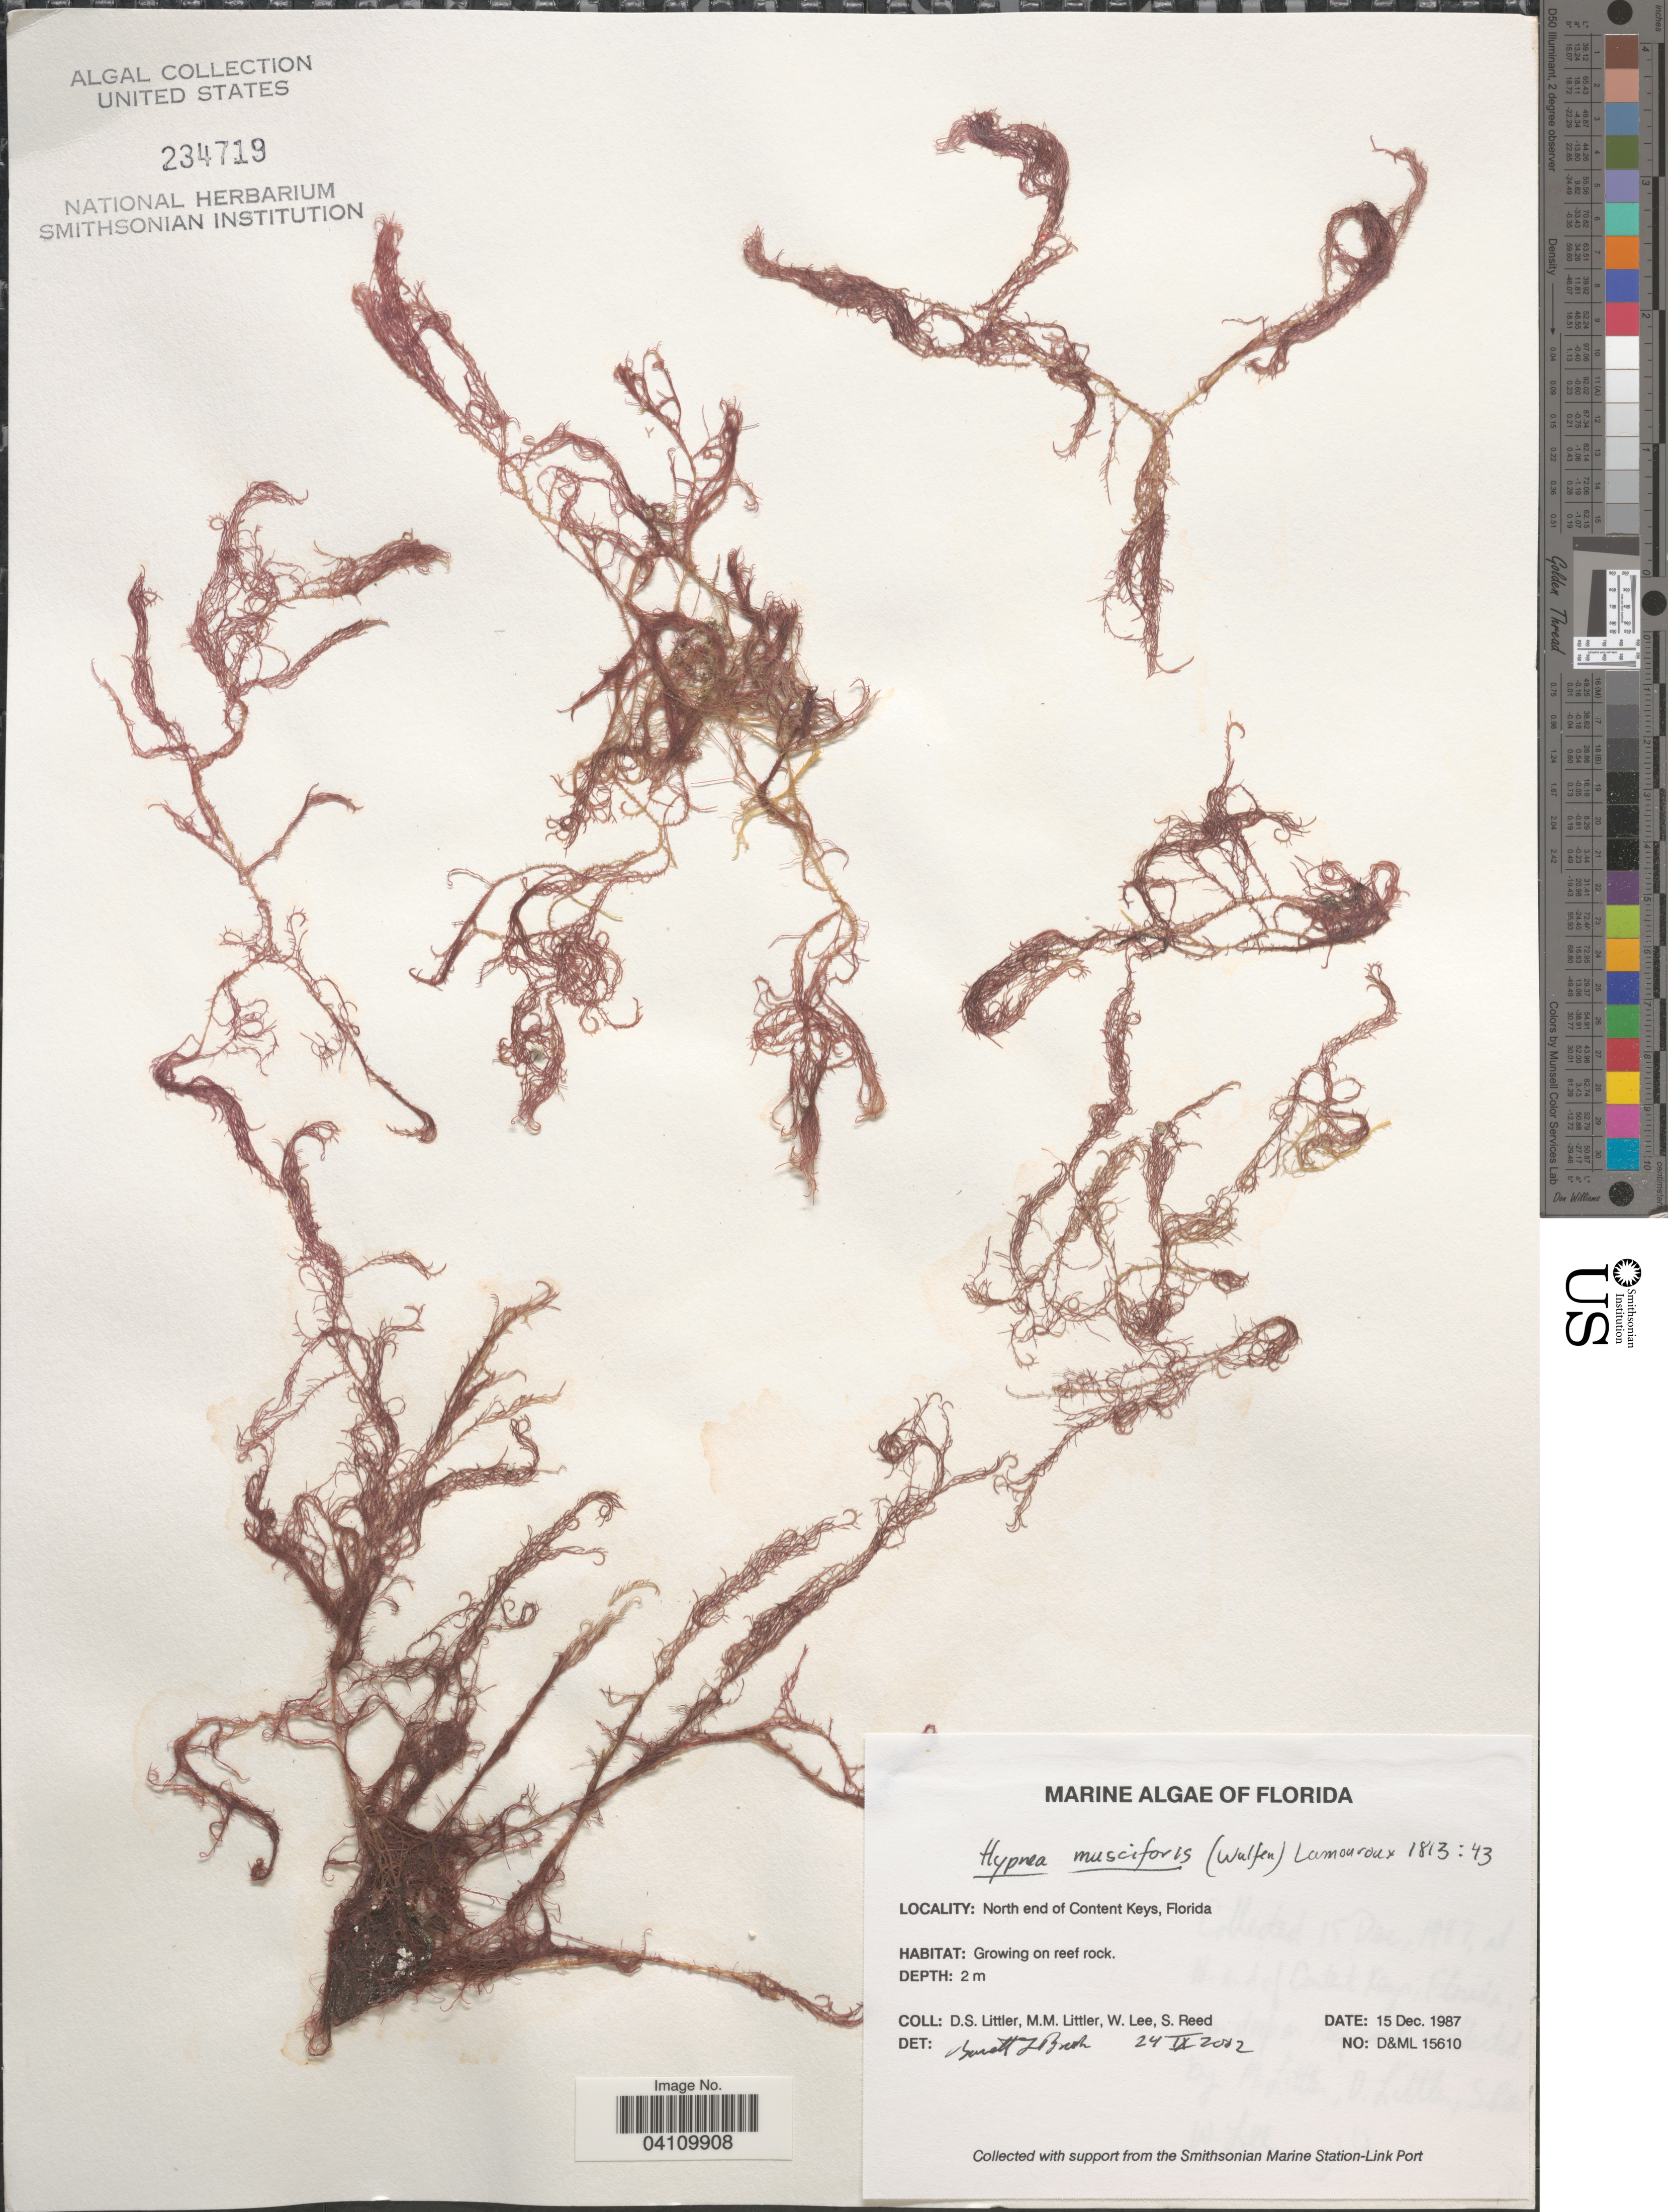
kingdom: Plantae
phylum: Rhodophyta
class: Florideophyceae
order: Gigartinales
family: Cystocloniaceae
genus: Hypnea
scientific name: Hypnea musciformis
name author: (Wulfen) J.V.Lamouroux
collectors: D. S. Littler, W. Lee & S. Reed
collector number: D&ML 15610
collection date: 1987-12-15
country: United States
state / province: Florida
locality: North end of Content Keys.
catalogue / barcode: US 234719